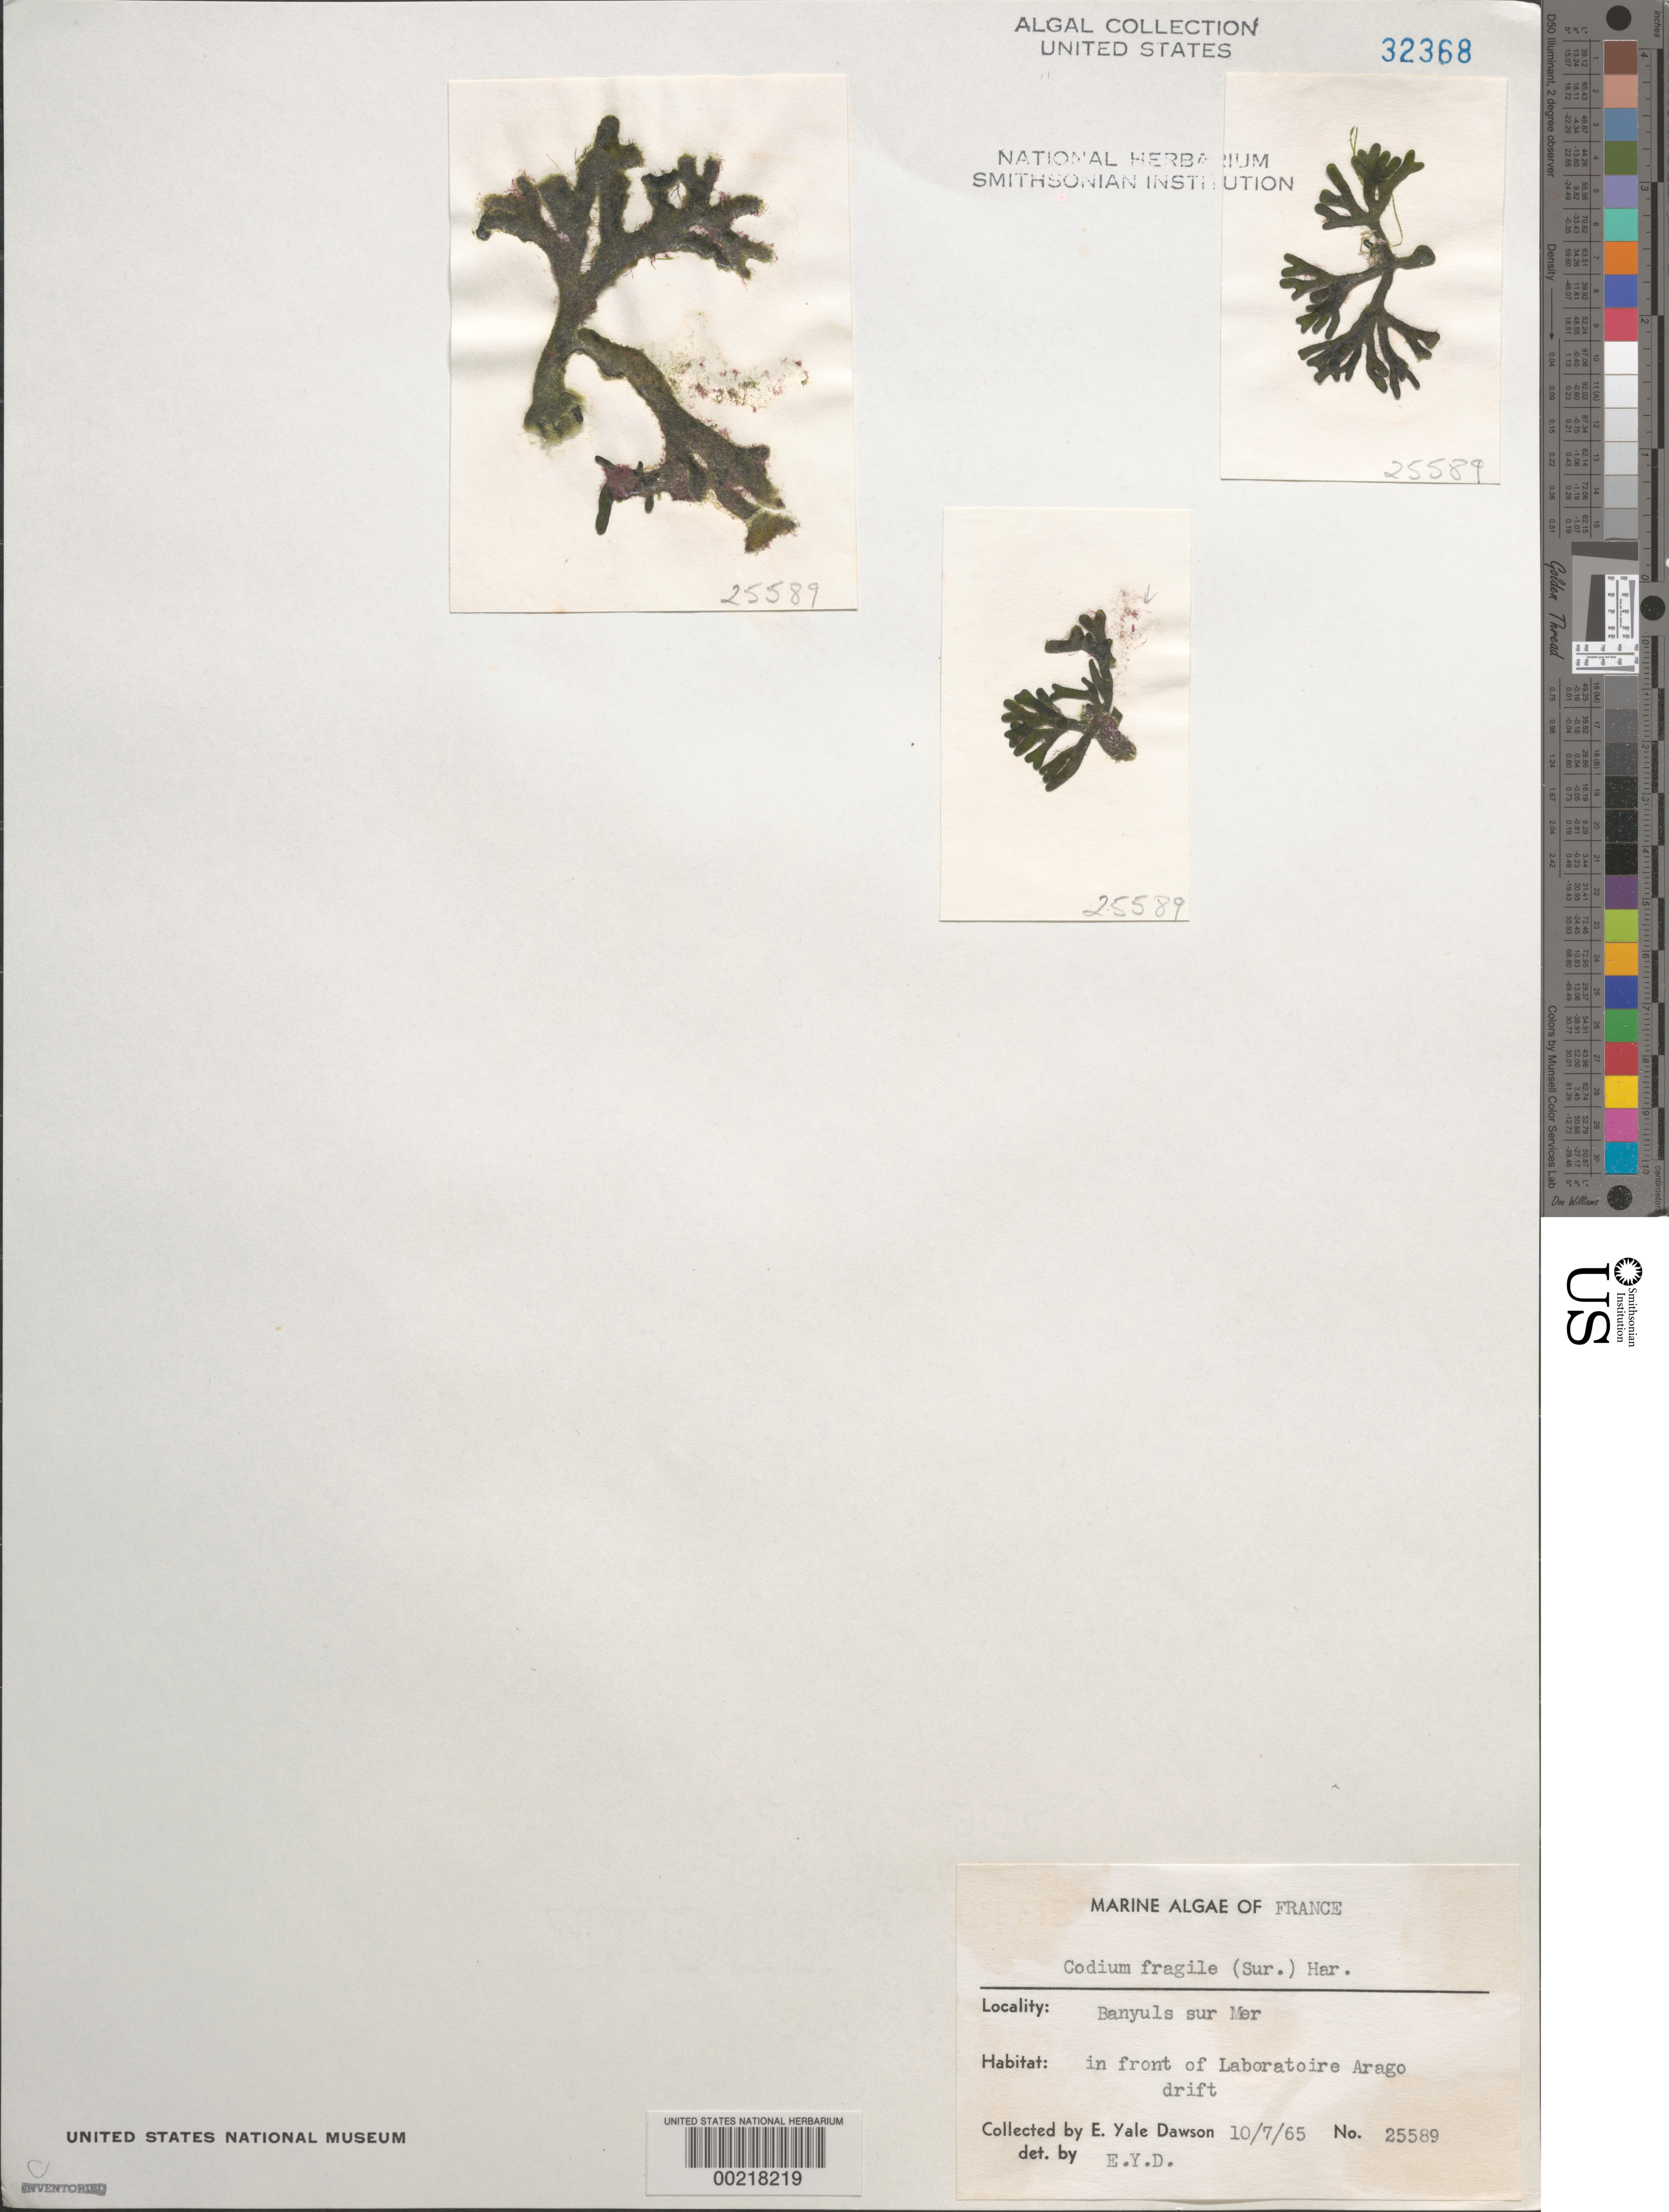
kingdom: Plantae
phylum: Chlorophyta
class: Ulvophyceae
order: Bryopsidales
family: Codiaceae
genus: Codium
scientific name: Codium fragile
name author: (Suringar) P. Hariot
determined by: Dawson, E. Y.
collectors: E. Y. Dawson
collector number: EYD 25589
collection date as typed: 07 Oct 1965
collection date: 1965-10-07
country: France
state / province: Occitanie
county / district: Pyrénées-Orientales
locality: Banyuls-sur-Mer, Laboratoire Arago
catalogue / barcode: US 32368